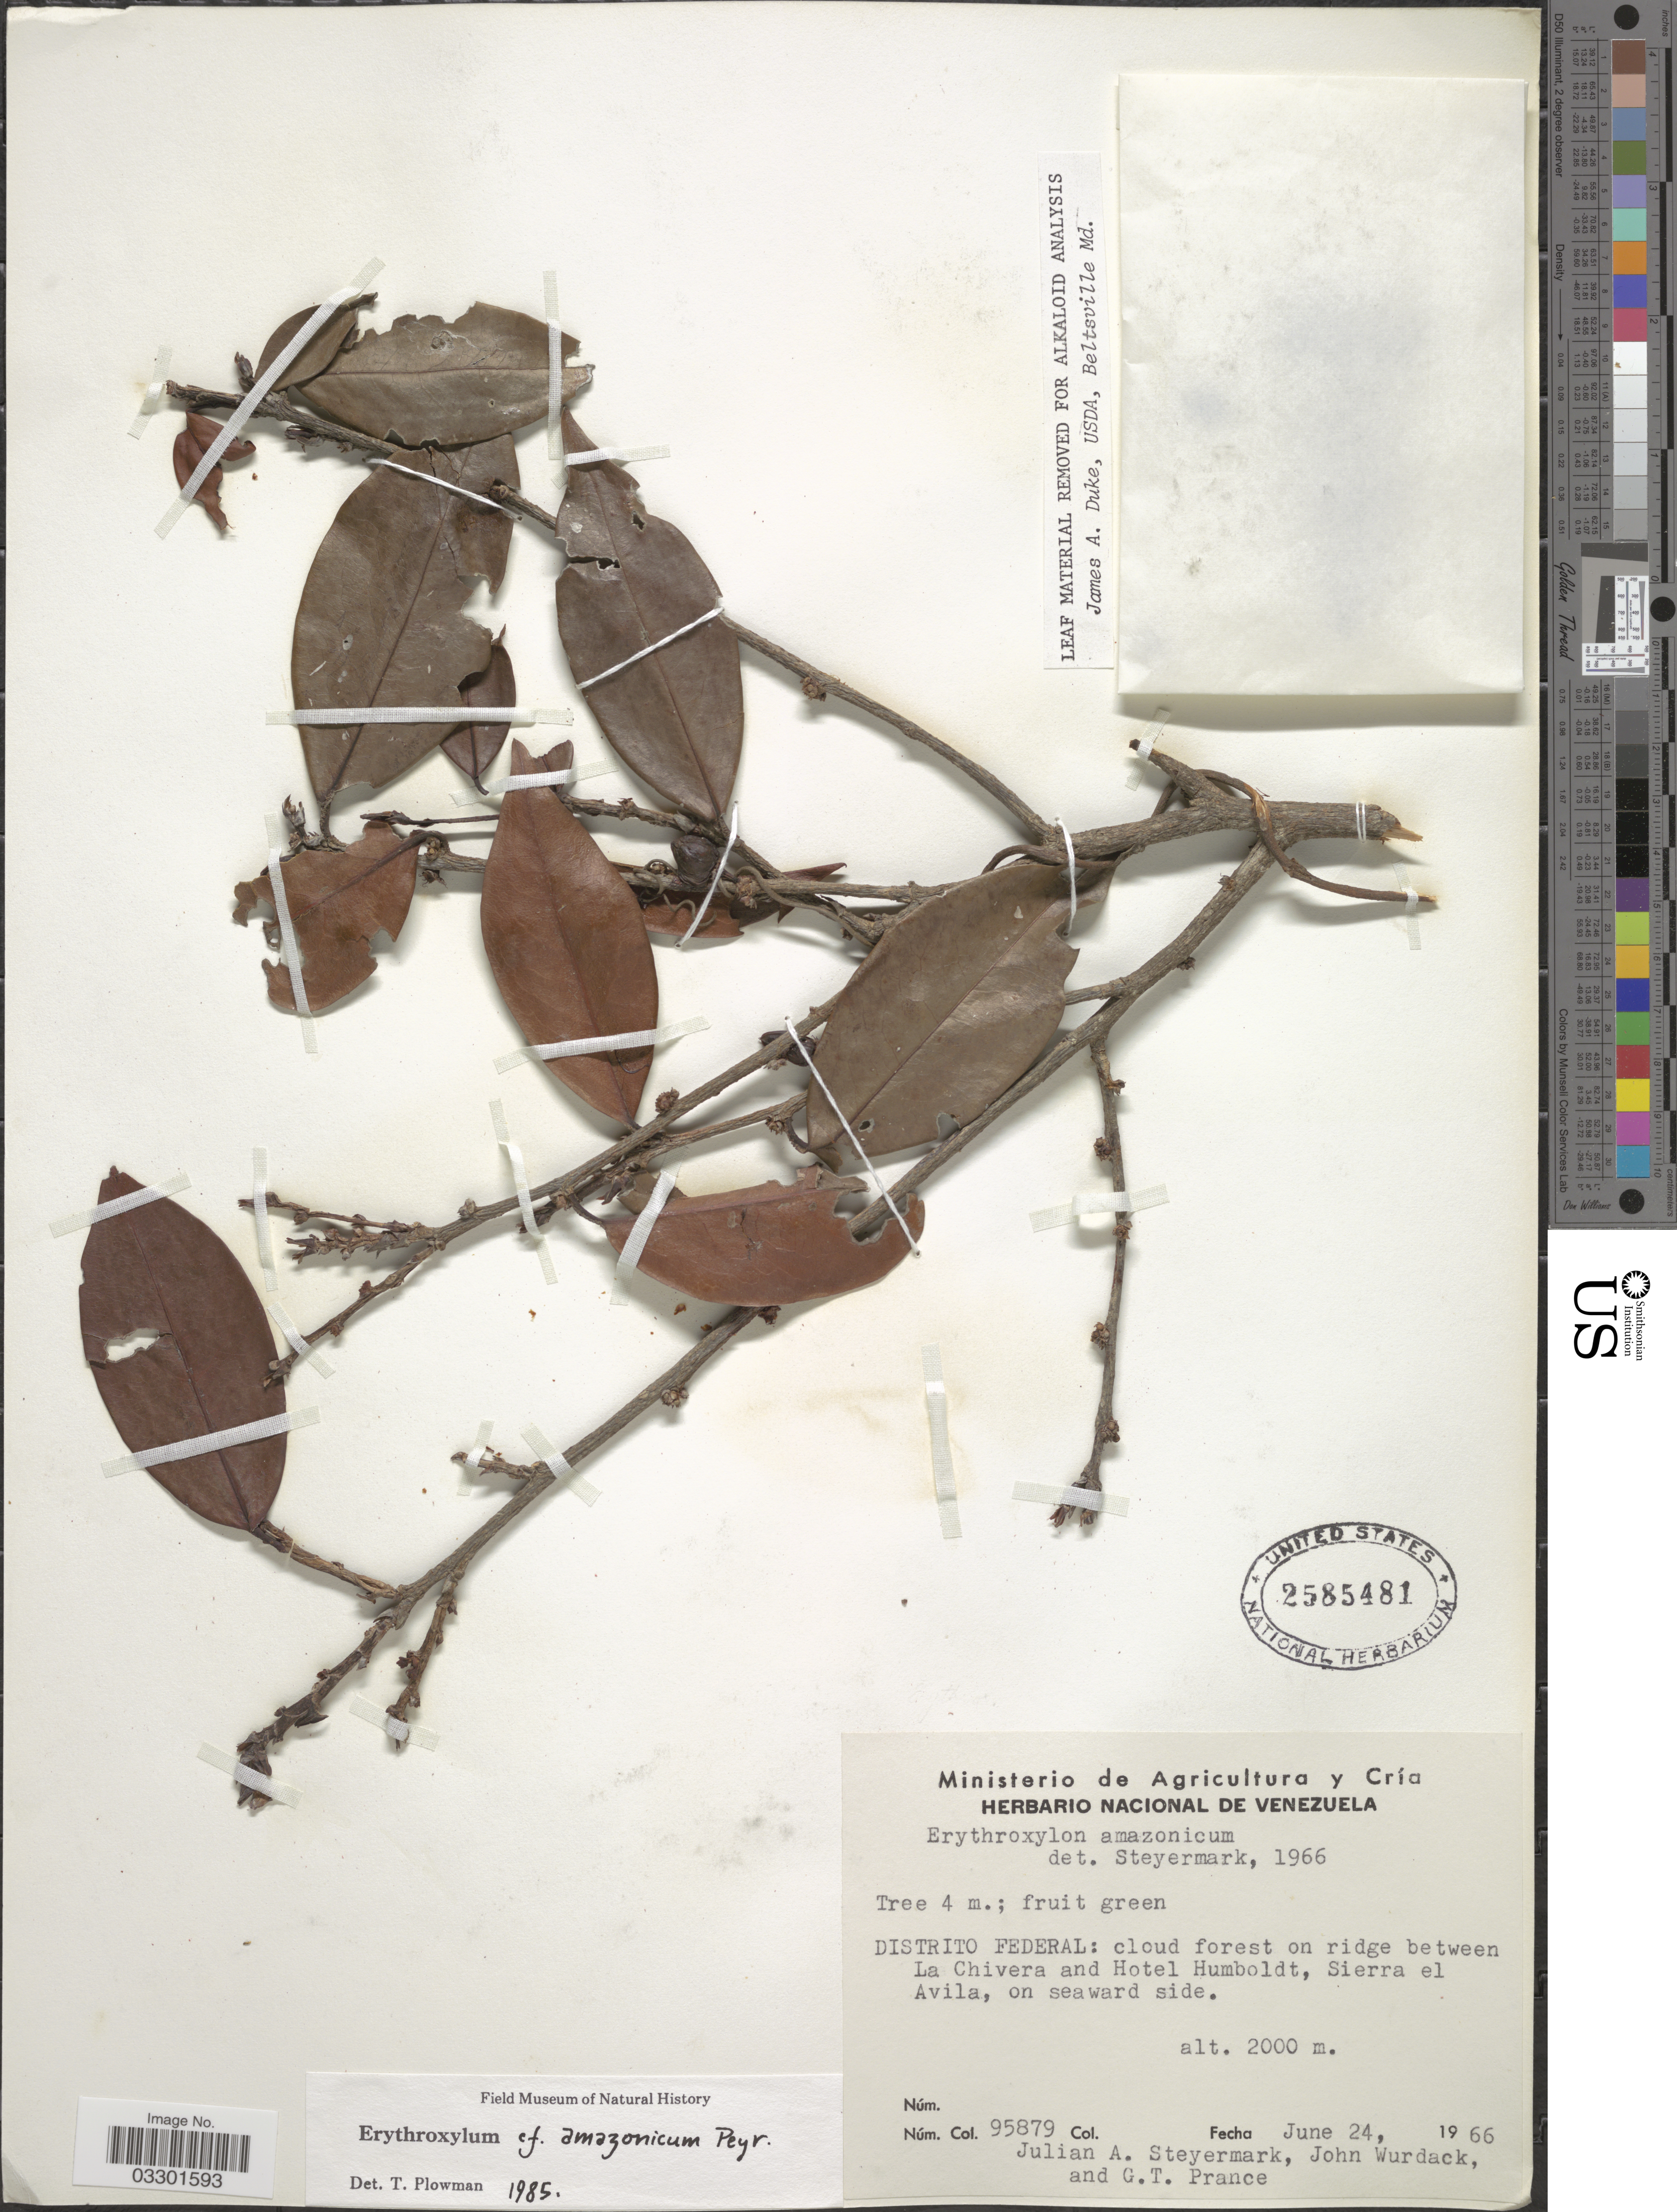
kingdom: Plantae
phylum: Tracheophyta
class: Magnoliopsida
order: Malpighiales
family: Erythroxylaceae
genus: Erythroxylum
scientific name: Erythroxylum amazonicum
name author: Peyr.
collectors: J. Steyermark, J. J. Wurdack & G. T. Prance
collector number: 95879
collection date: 1966-06-24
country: Venezuela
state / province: Miranda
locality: Distrito Federal: cloud forest on ridge between La Chivera and Hotel Humboldt, Sierra el Avila, on seaward side.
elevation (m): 2000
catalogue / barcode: US 2585481